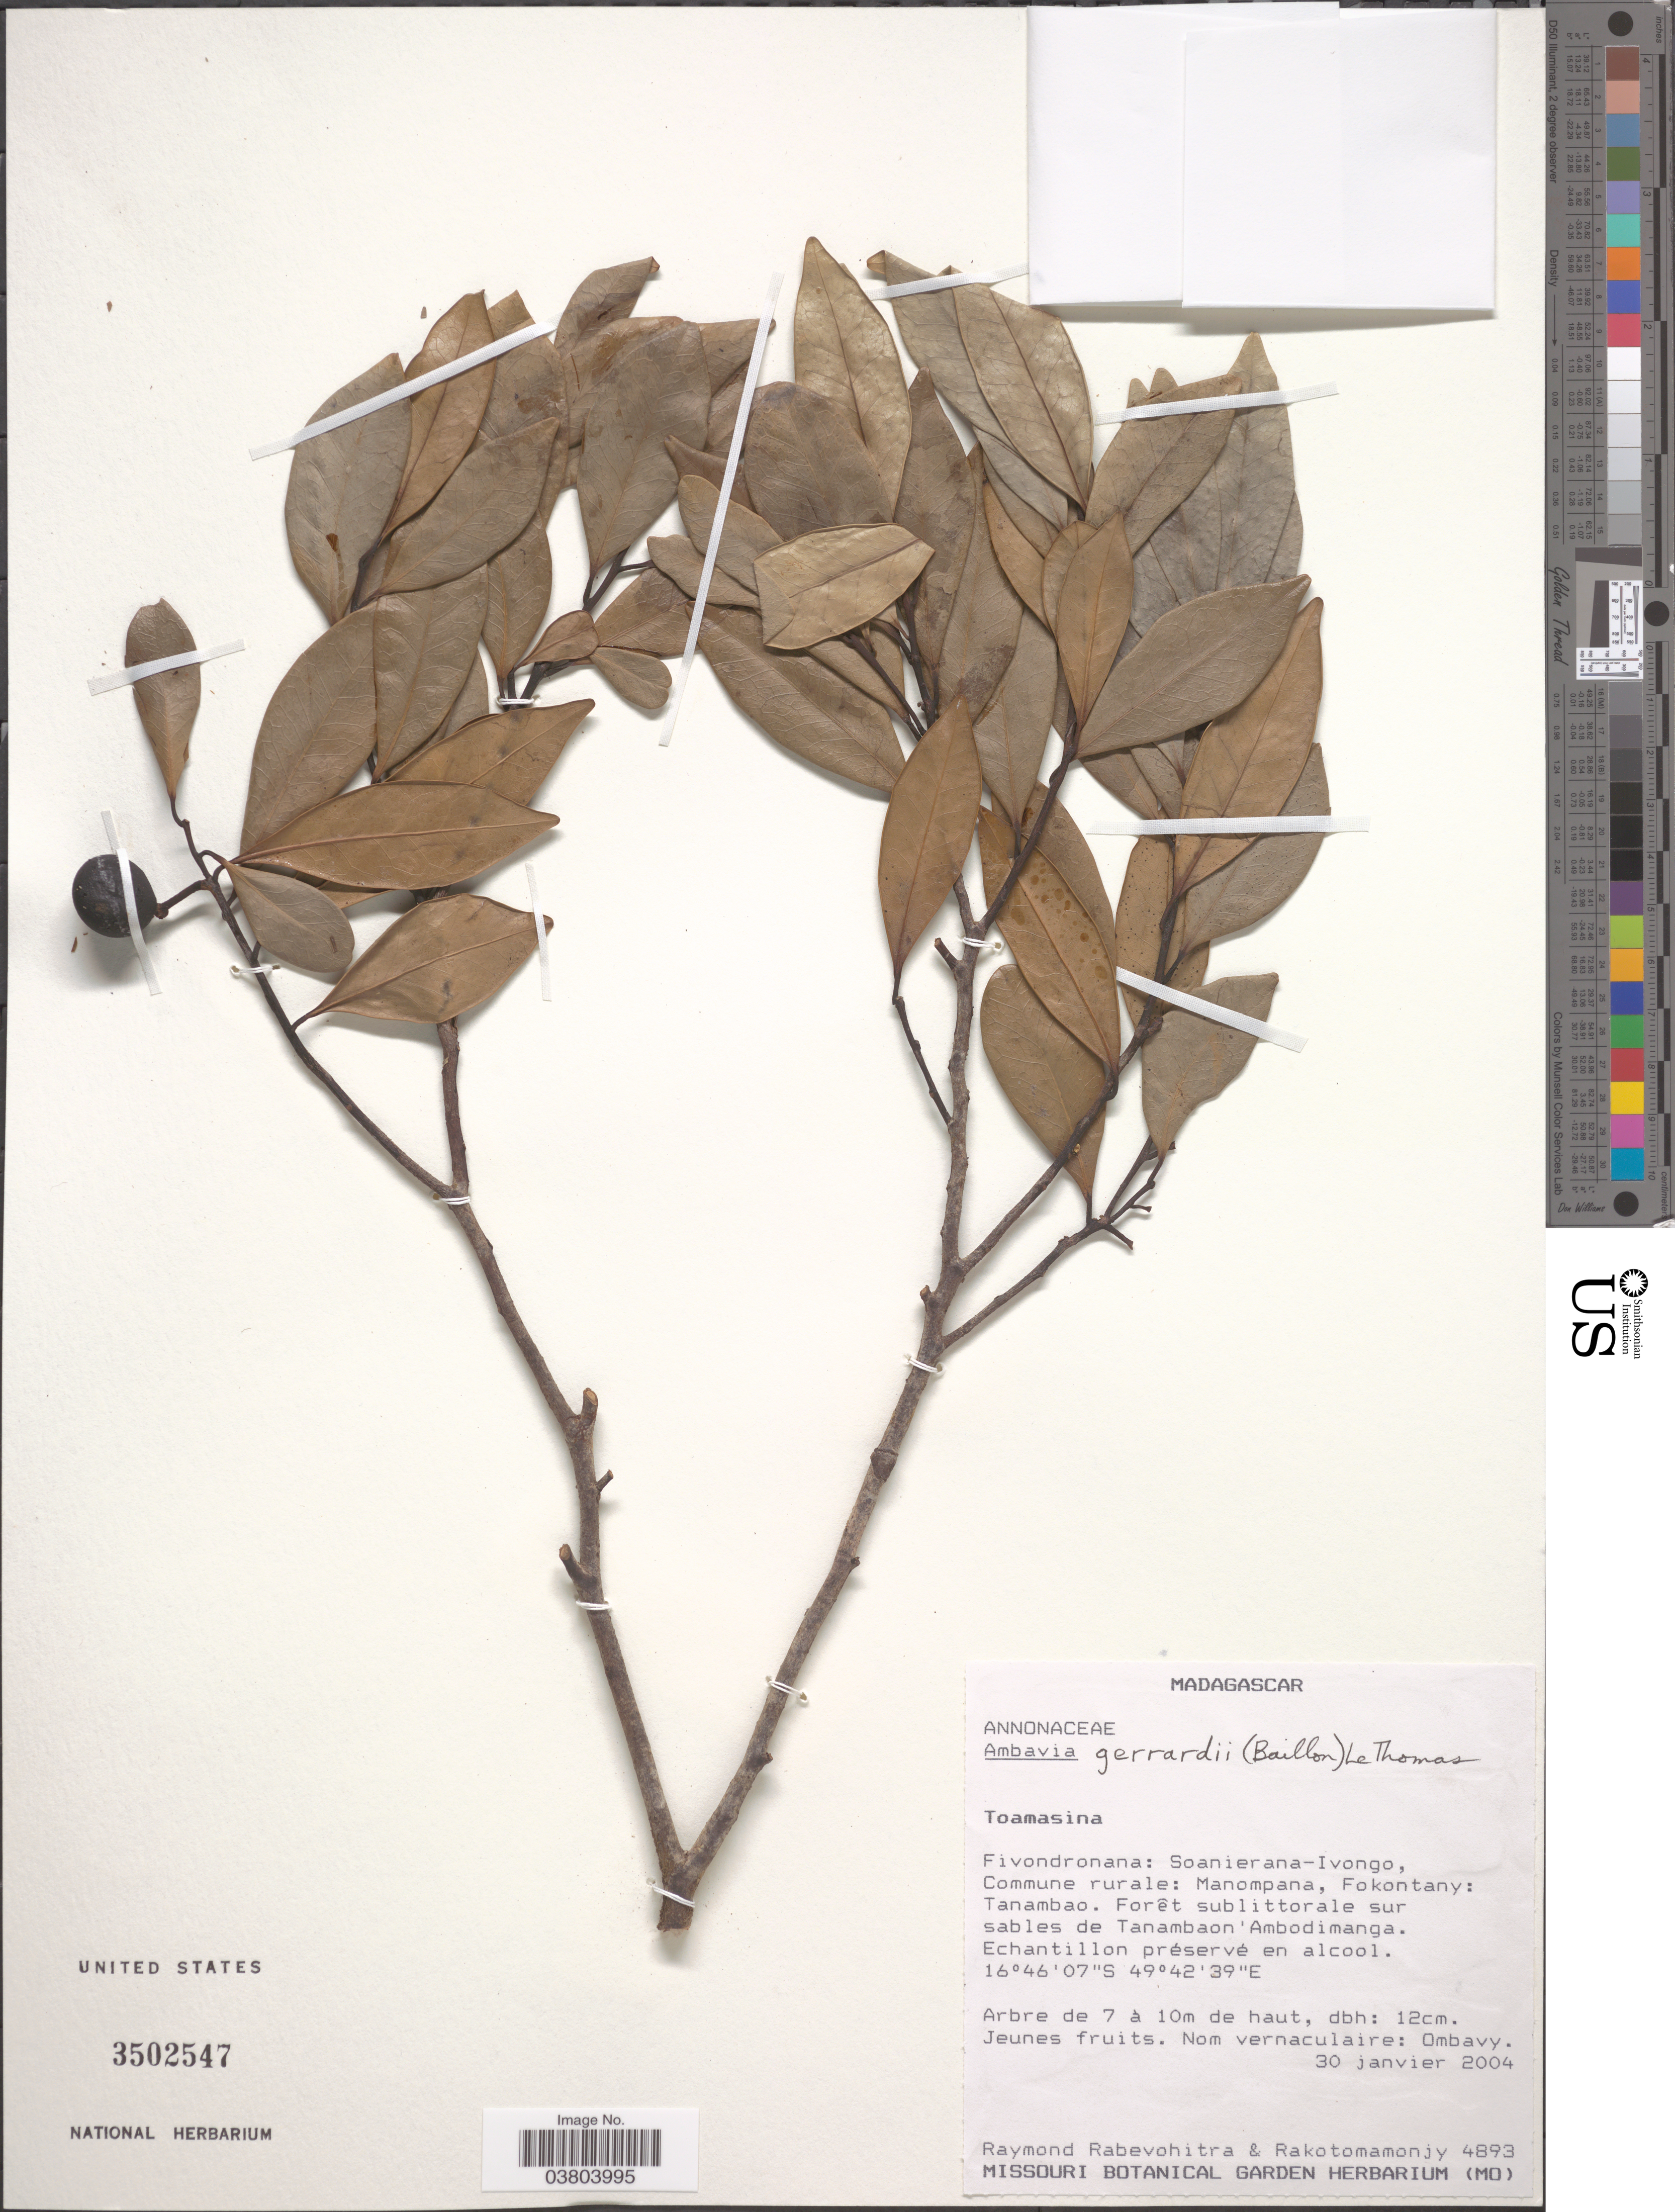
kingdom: Plantae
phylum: Tracheophyta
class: Magnoliopsida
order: Magnoliales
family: Annonaceae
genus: Ambavia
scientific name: Ambavia gerrardii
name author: (Baill.) LeThomas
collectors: R. Rabevohitra & Rakotomamonjy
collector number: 4893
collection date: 2004-01-30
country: Madagascar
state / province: Analanjirofo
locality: Fivondronana: Soanierana-Ivongo, Commune rurale: Manompana, Fokontany: Tanambao. Forêt sublittorale sur sables de Tanambaon ' Ambodimanga. Echantillon préservé en alcool.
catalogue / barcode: US 3502547